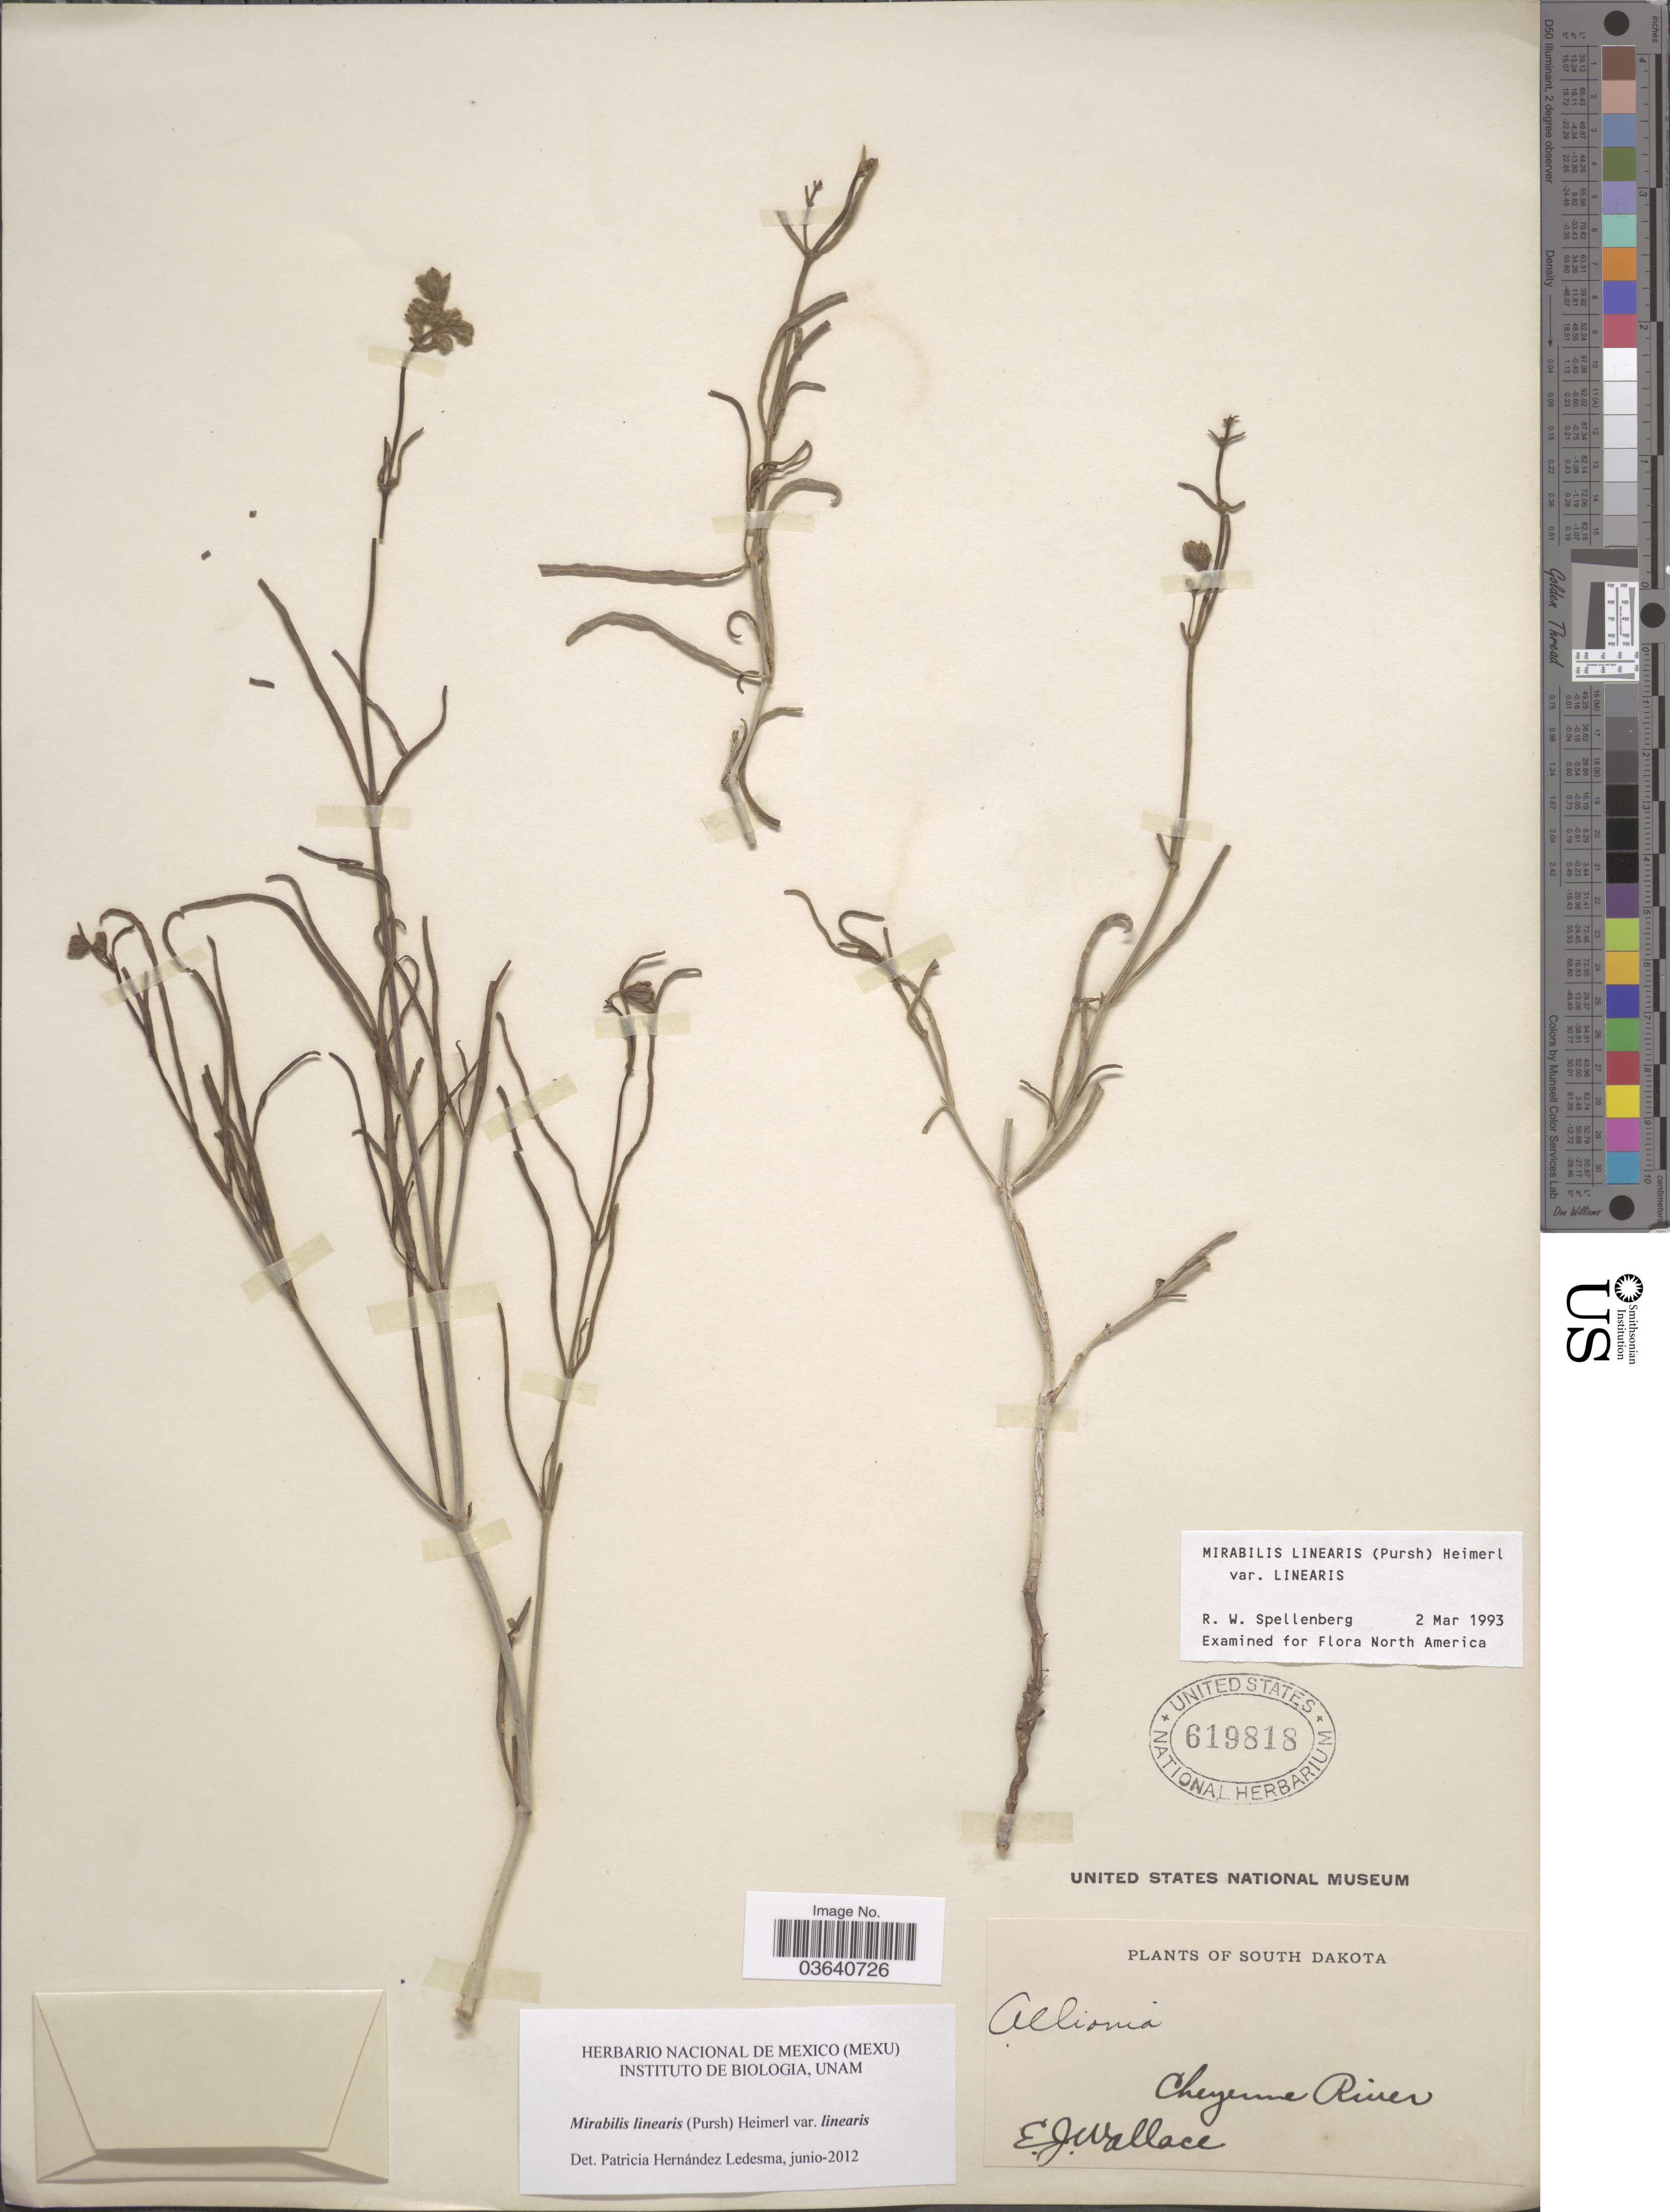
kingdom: Plantae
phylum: Tracheophyta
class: Magnoliopsida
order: Caryophyllales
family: Nyctaginaceae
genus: Mirabilis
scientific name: Mirabilis linearis var. linearis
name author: (Pursh) Heimerl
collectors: E. J. Wallace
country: United States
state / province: South Dakota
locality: Cheyenne River.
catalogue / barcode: US 619818